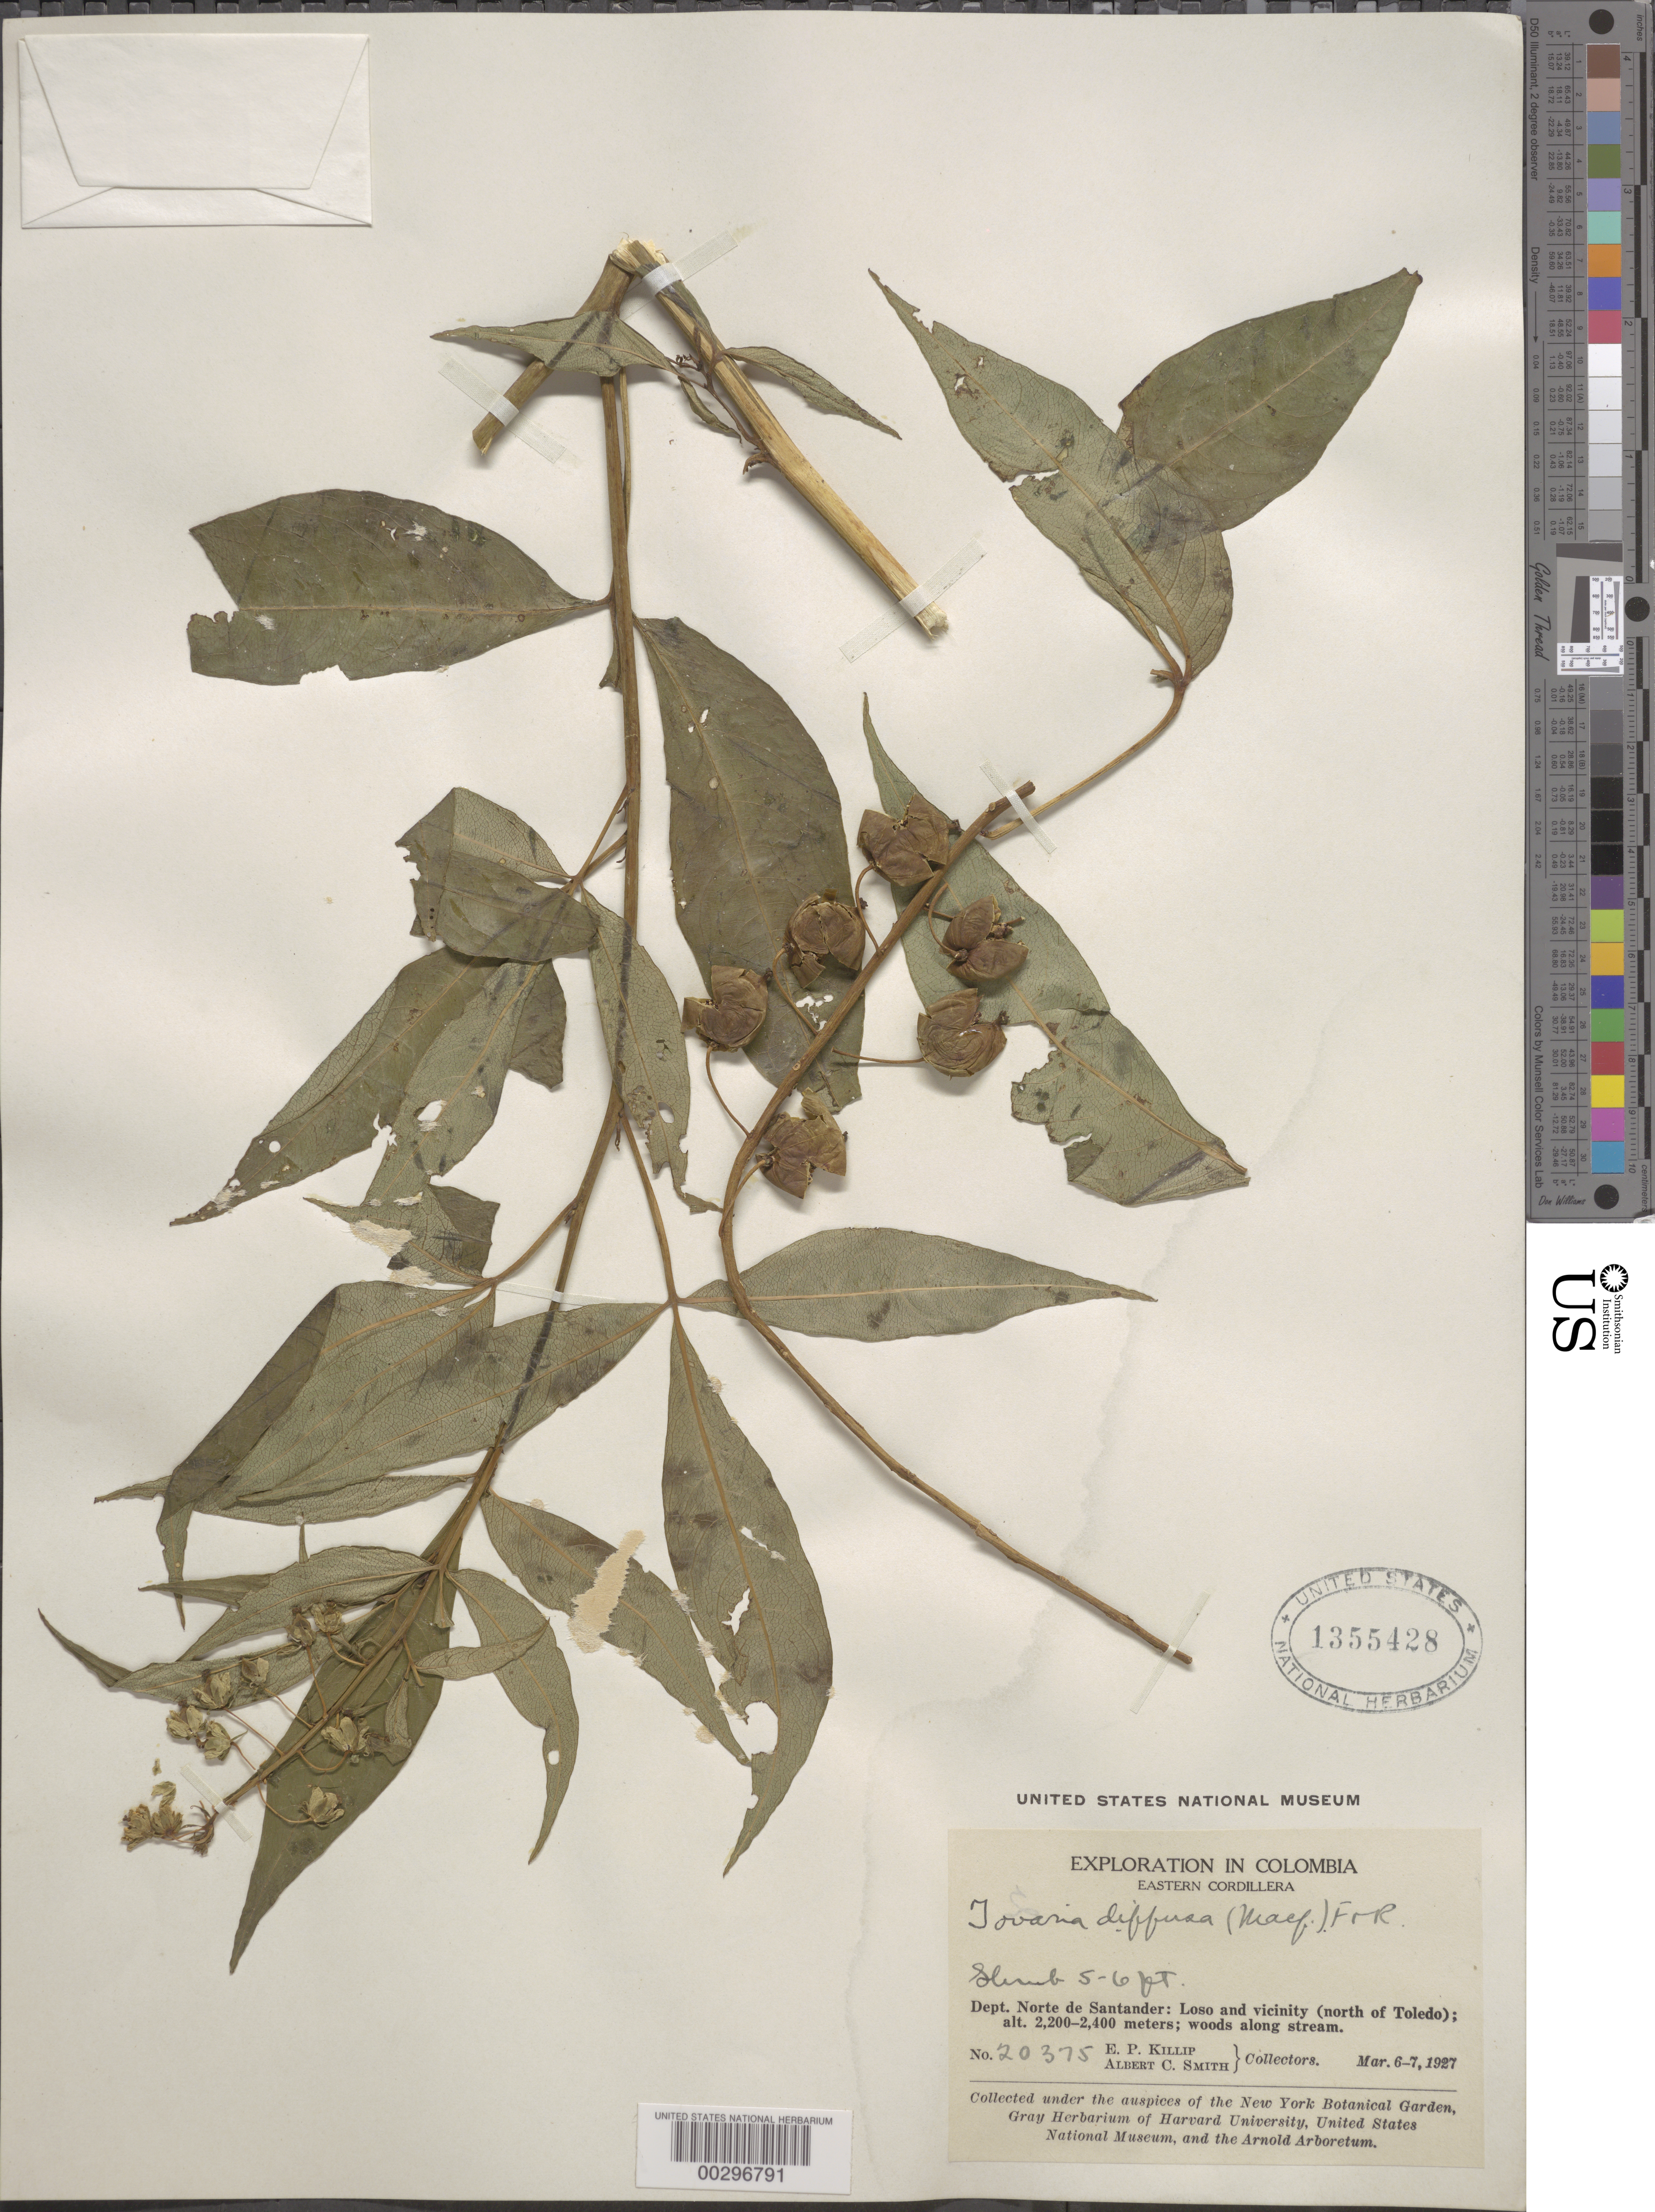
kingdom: Plantae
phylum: Tracheophyta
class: Magnoliopsida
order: Brassicales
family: Tovariaceae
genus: Tovaria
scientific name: Tovaria pendula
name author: Ruiz & Pav.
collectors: E. P. Killip & A. C. Smith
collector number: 20375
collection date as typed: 06 Mar 1927 to 07 Mar 1927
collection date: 1927-03-06/1927-03-07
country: Colombia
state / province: Norte de Santander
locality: Loso and vicinity (N of Toledo)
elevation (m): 2200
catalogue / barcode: US 1355428